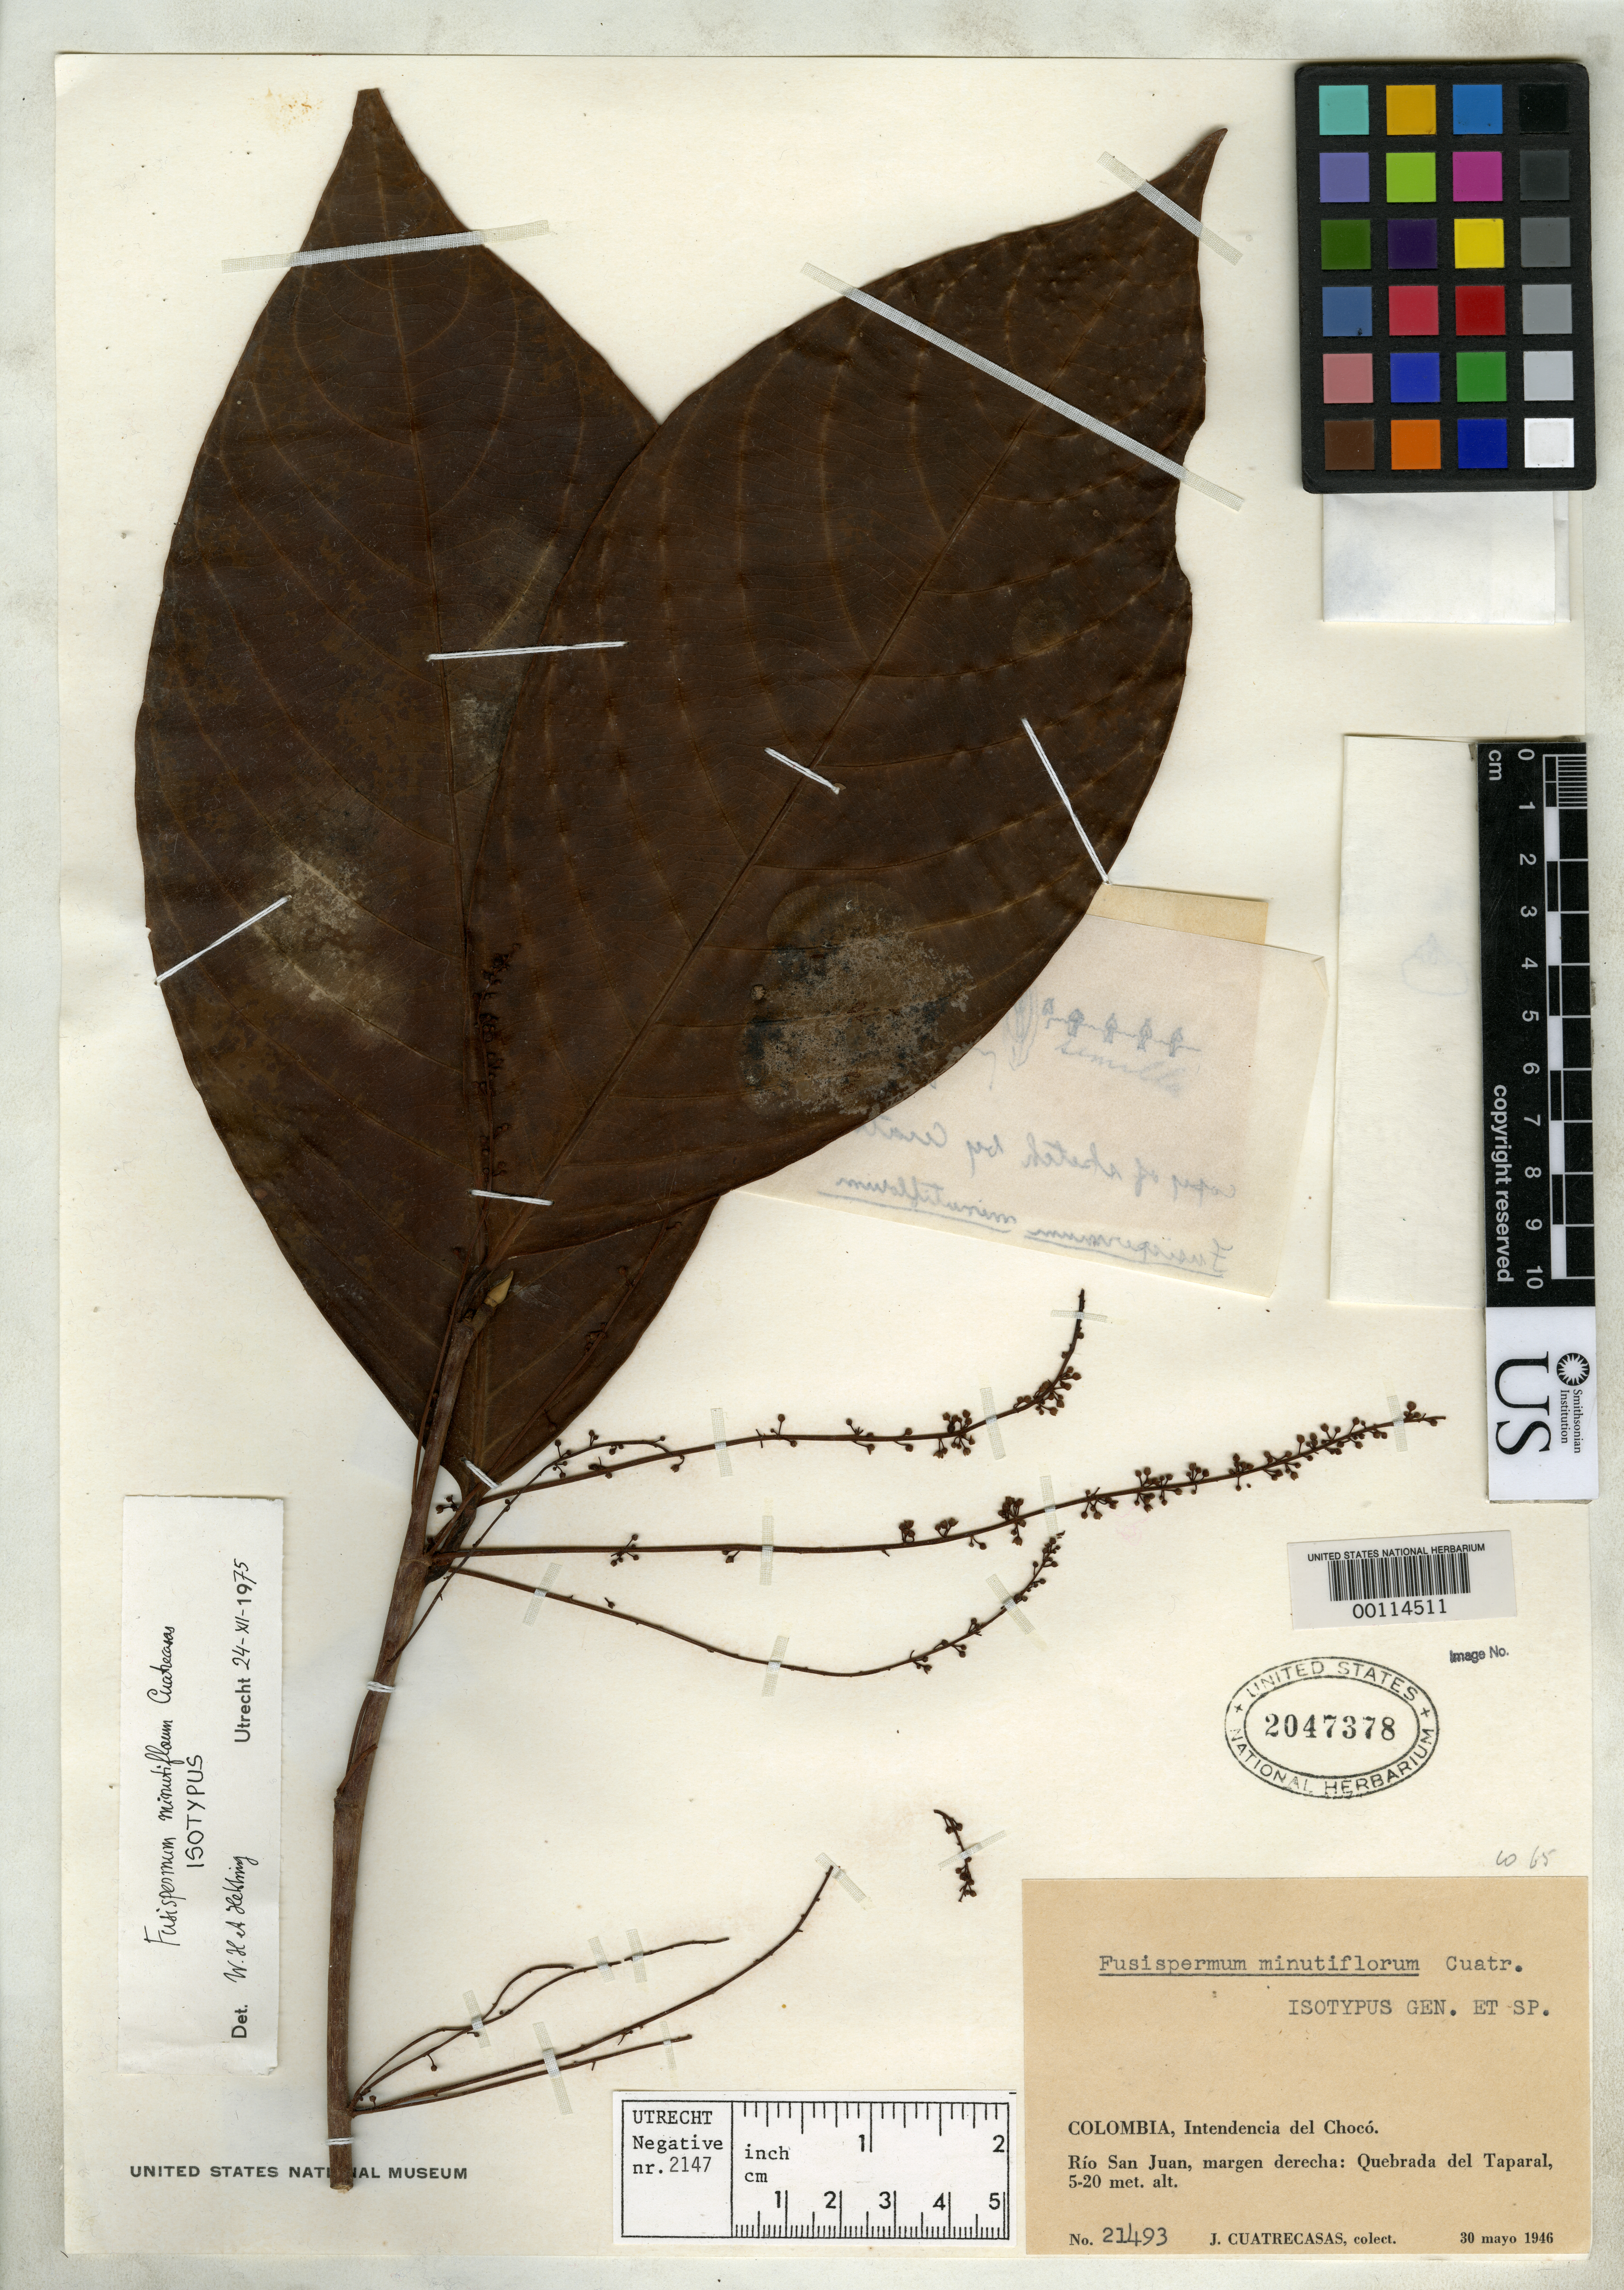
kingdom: Plantae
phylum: Tracheophyta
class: Magnoliopsida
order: Malpighiales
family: Violaceae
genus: Fusispermum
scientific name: Fusispermum minutiflorum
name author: Cuatrec.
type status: Type Fragment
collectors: J. Cuatrecasas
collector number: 21493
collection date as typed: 30 May 1946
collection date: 1946-05-30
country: Colombia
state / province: Chocó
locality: Rio San Juan, Quebrada del Taparal.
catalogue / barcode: US 2047378